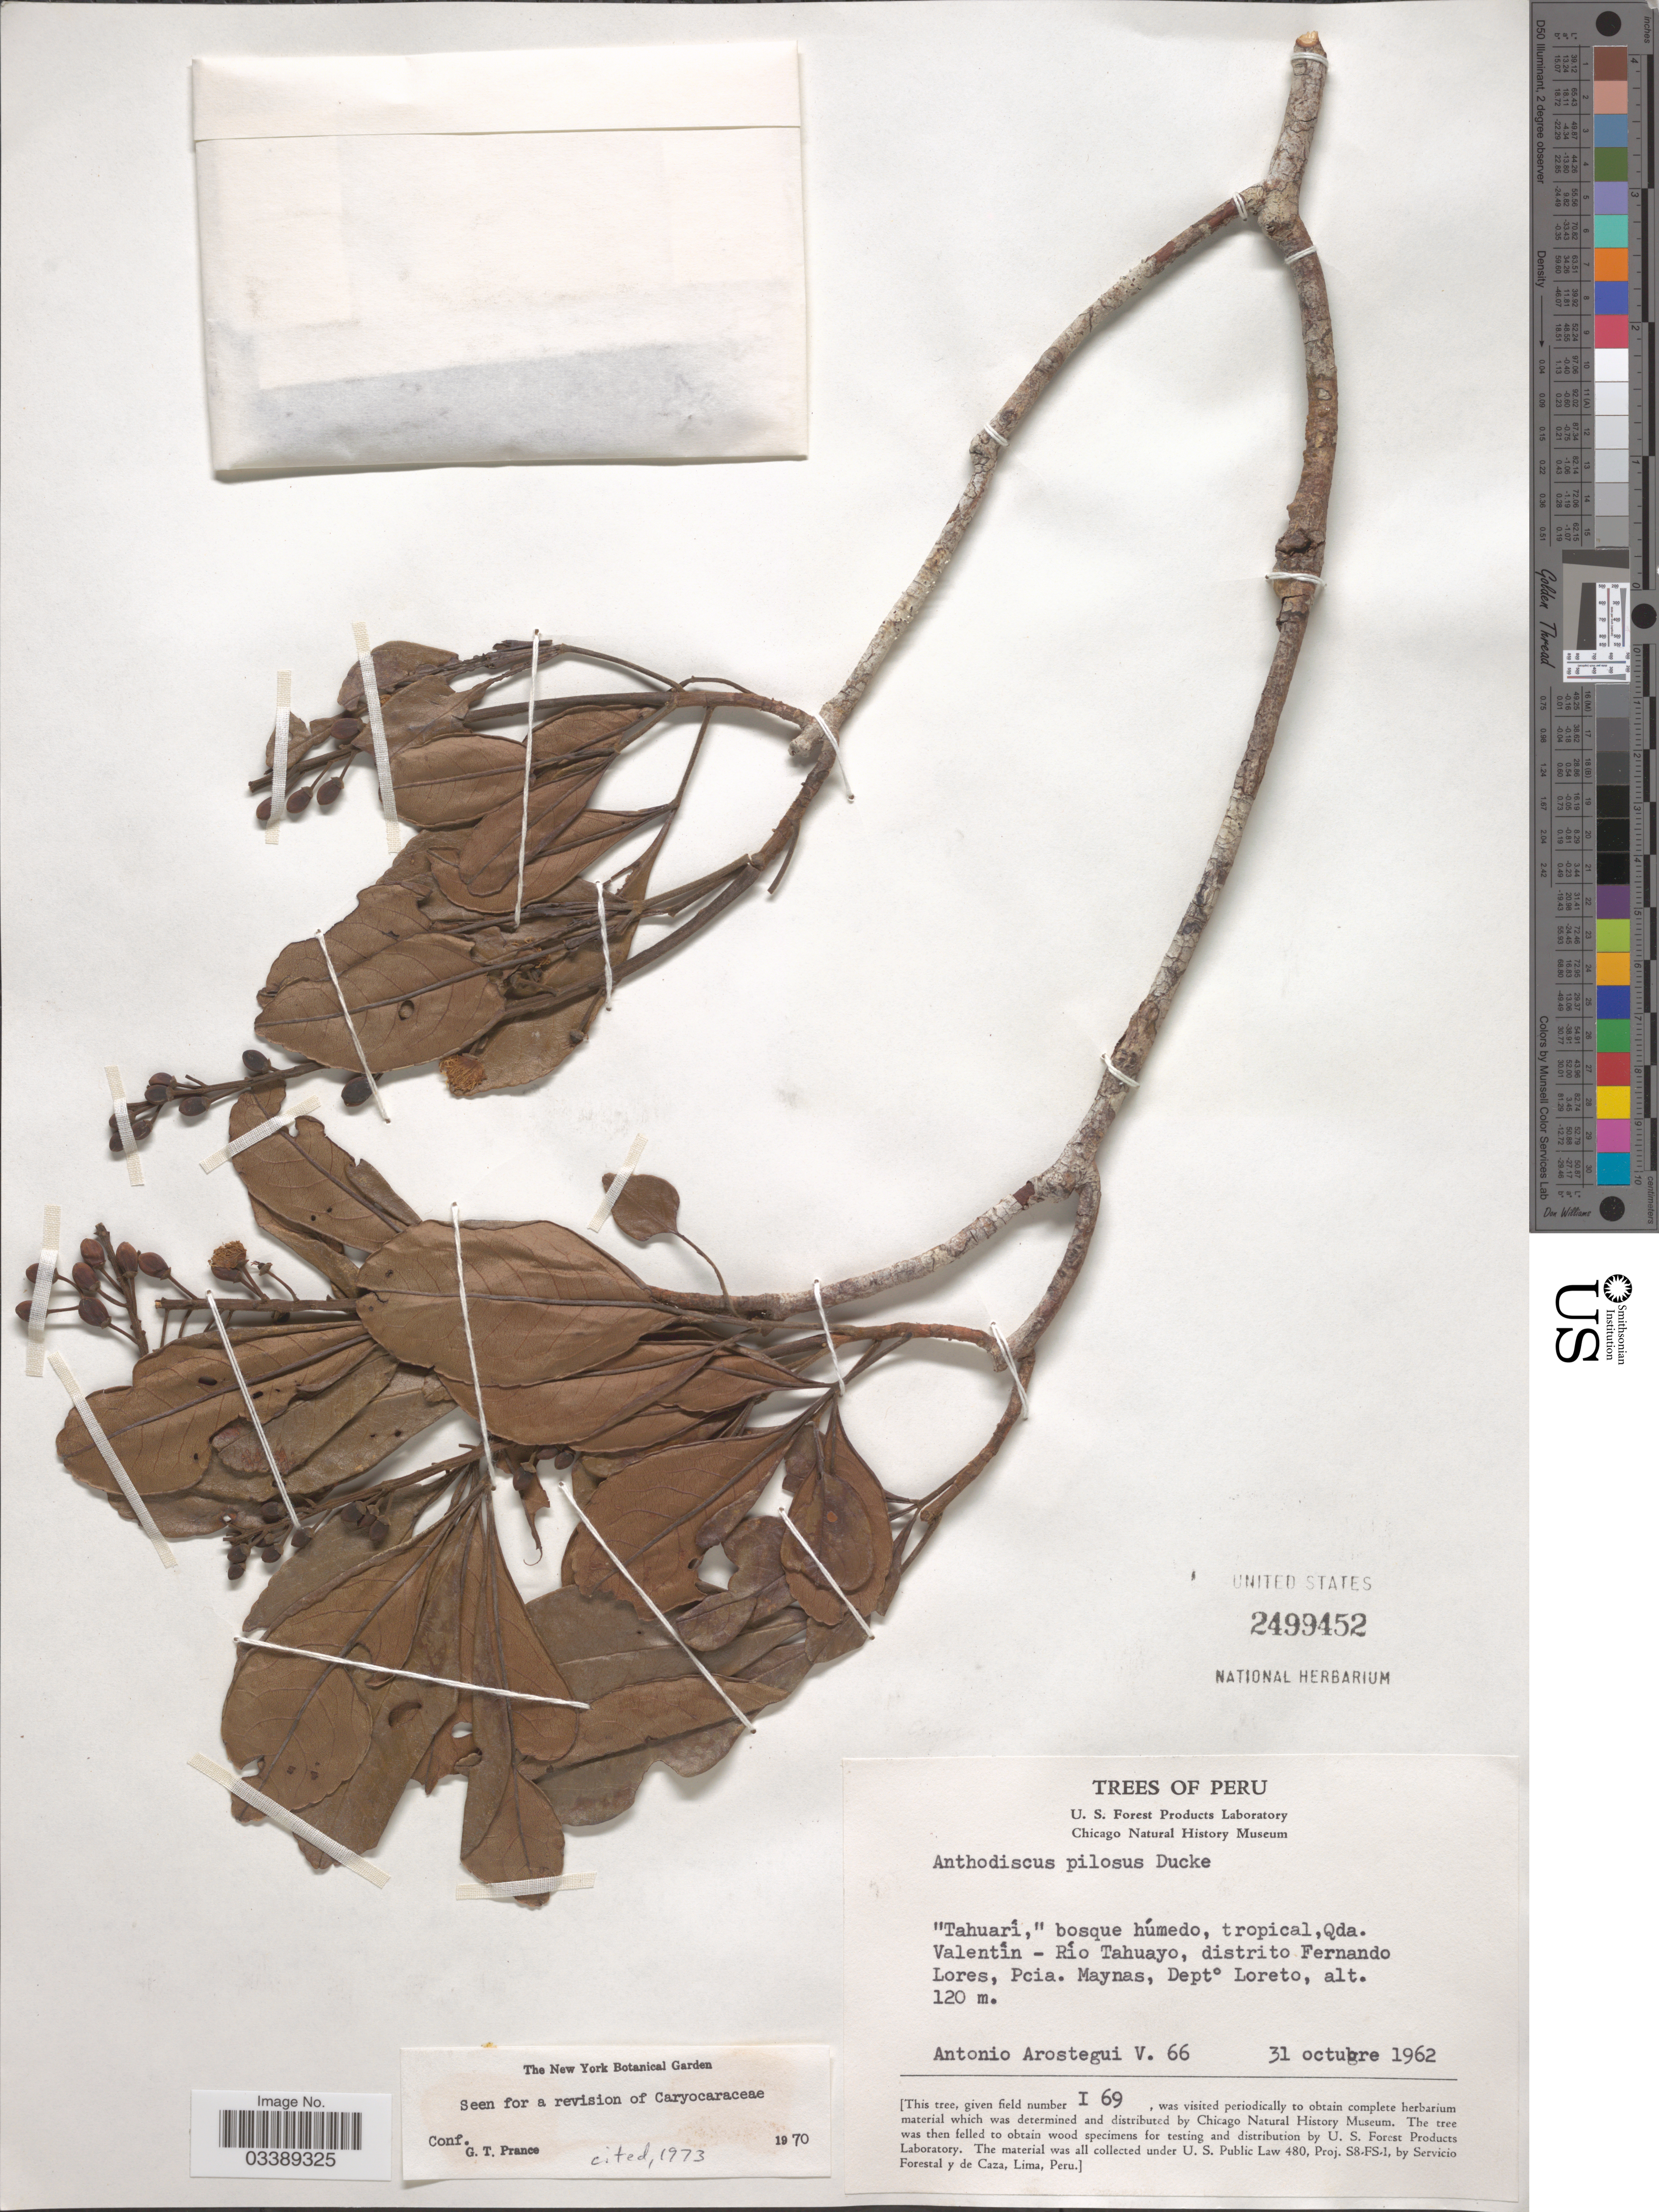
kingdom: Plantae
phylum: Tracheophyta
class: Magnoliopsida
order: Malpighiales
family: Caryocaraceae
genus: Anthodiscus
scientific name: Anthodiscus pilosus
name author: Ducke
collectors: A. Arostegui V.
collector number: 66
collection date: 1962-10-31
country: Peru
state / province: Loreto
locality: Qda. Valentín-Río Tahuayo, distrito Fernando Lores, Pcia. Maynas, Depto Loreto.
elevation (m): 120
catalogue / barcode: US 2499452